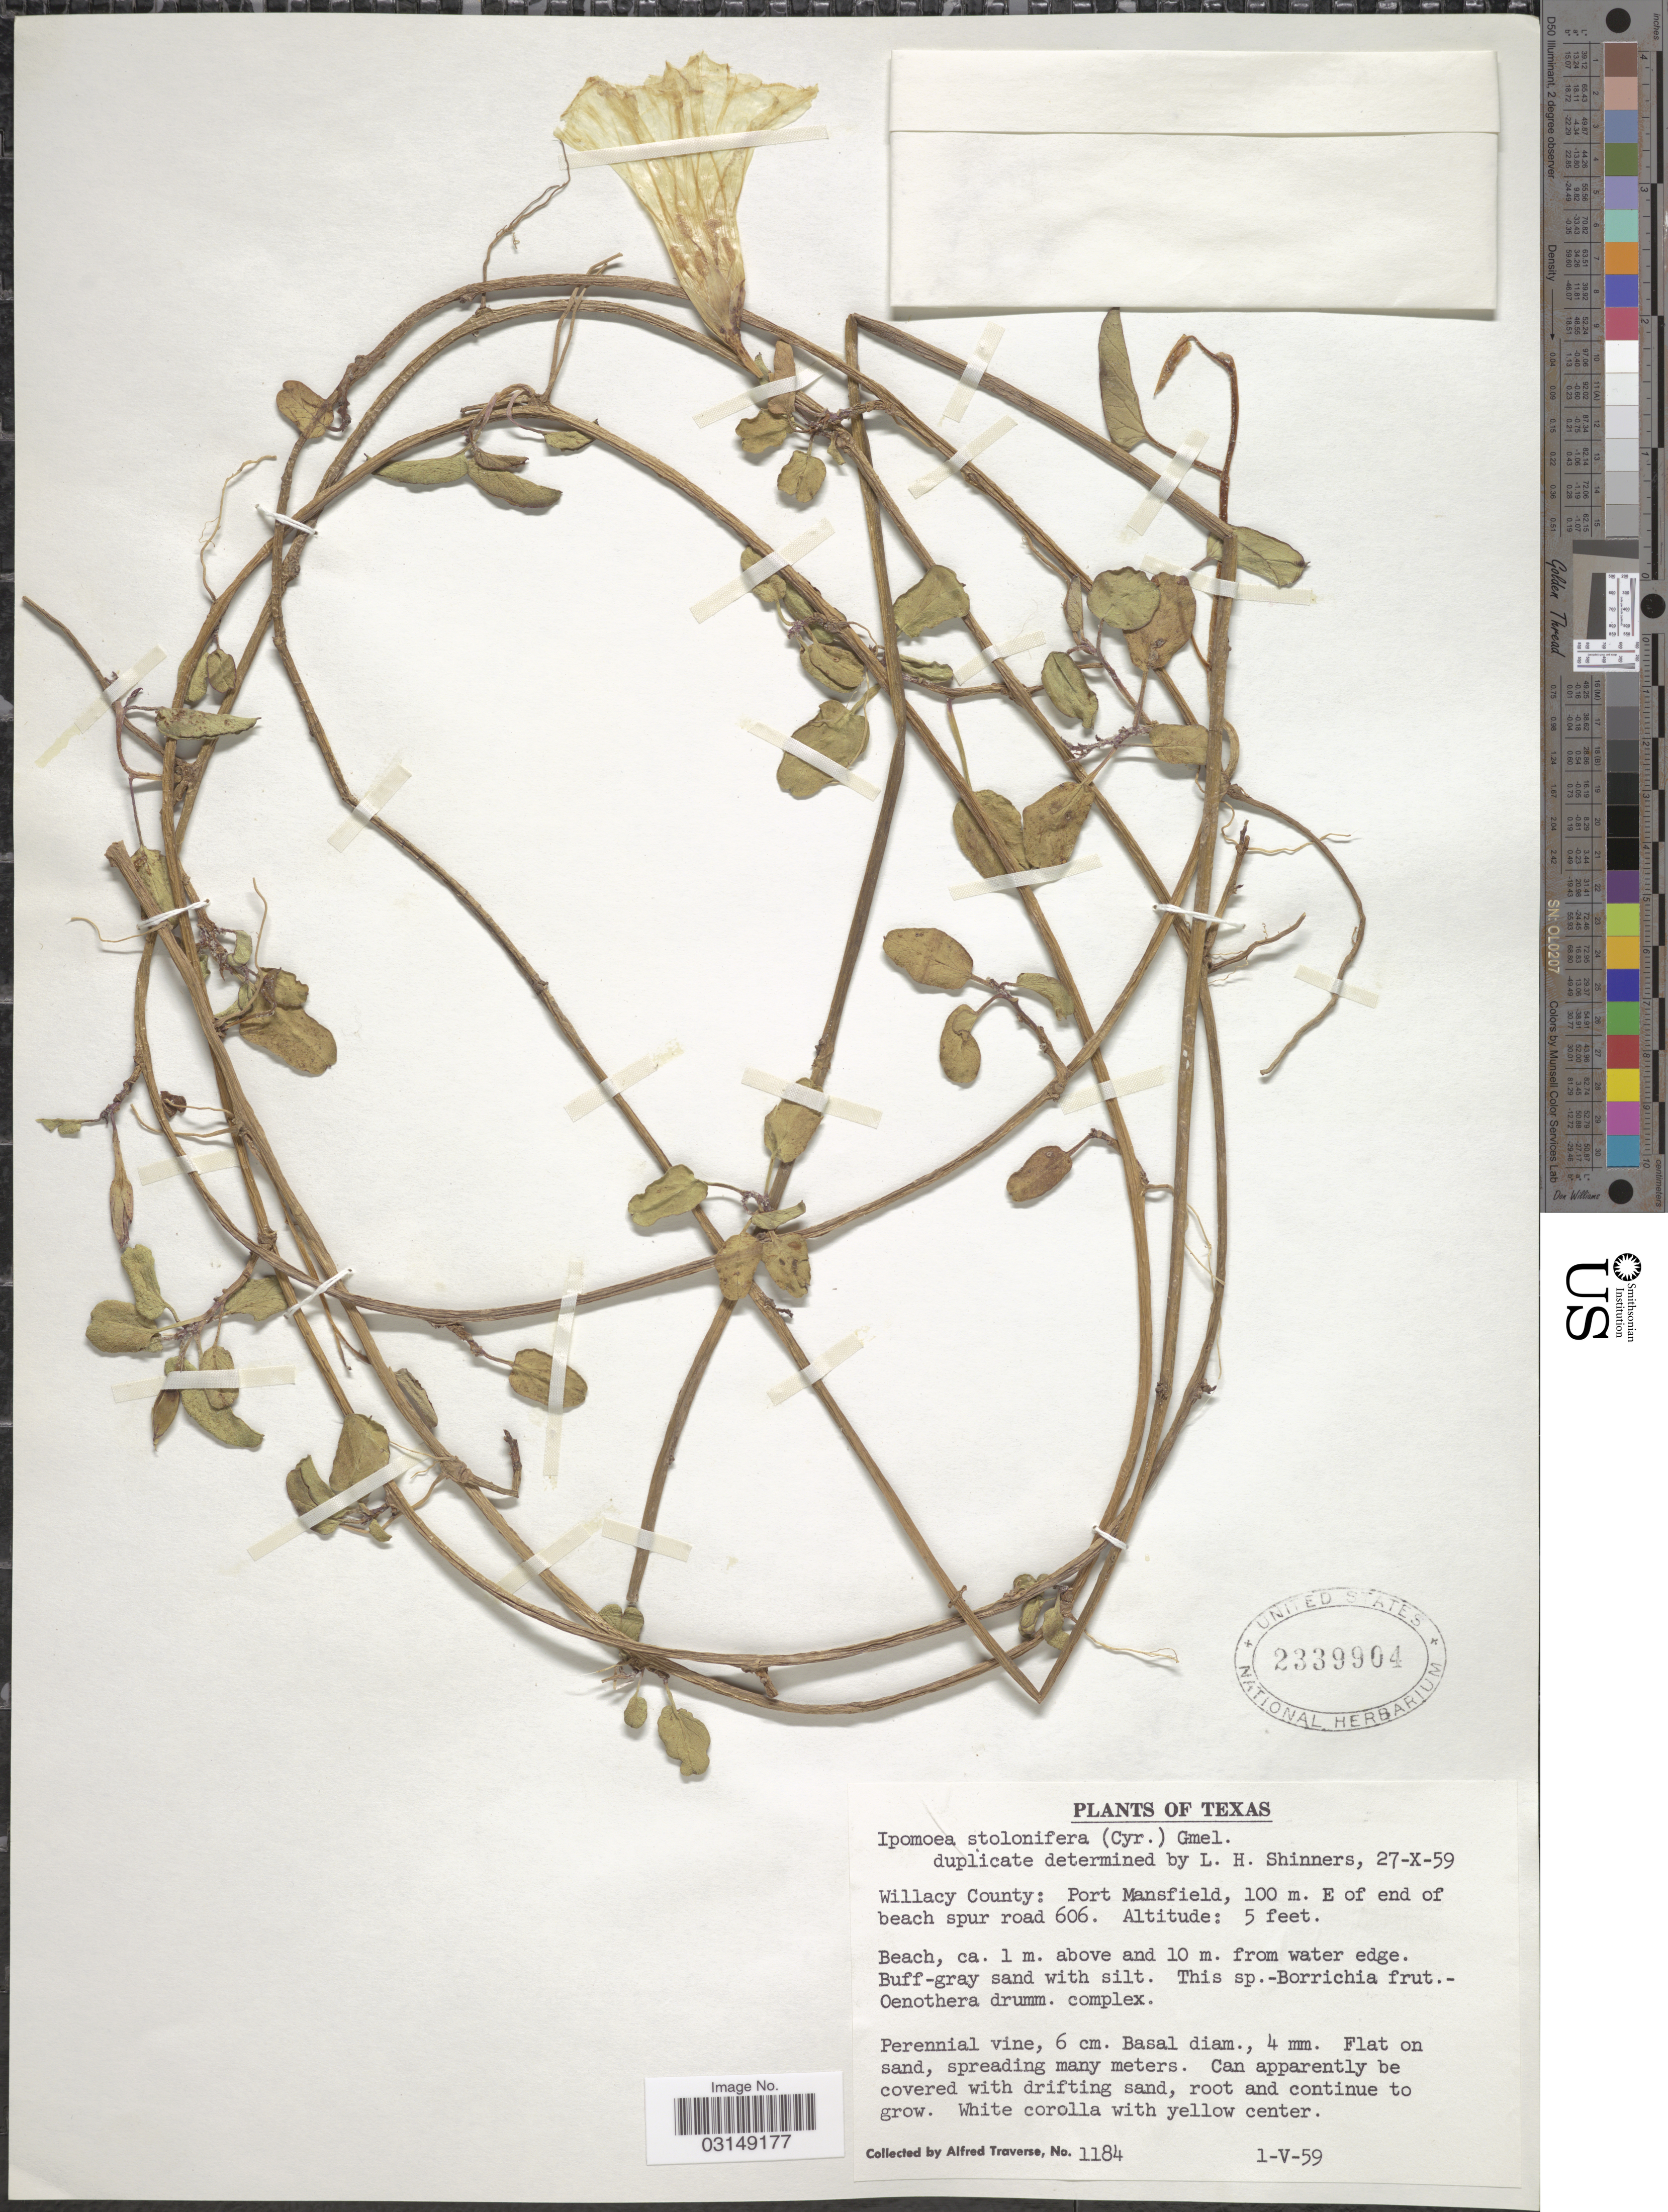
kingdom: Plantae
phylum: Tracheophyta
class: Magnoliopsida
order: Solanales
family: Convolvulaceae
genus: Ipomoea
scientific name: Ipomoea stolonifera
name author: (Cirillo) J.F. Gmel.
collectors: A. Traverse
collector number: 1184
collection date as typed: Transcribed d/m/y: 1/5/59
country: United States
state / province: Texas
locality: Willacy County: Port Mansfield, 100 m. E of end of beach spur road 606.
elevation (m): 2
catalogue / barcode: US 2339904